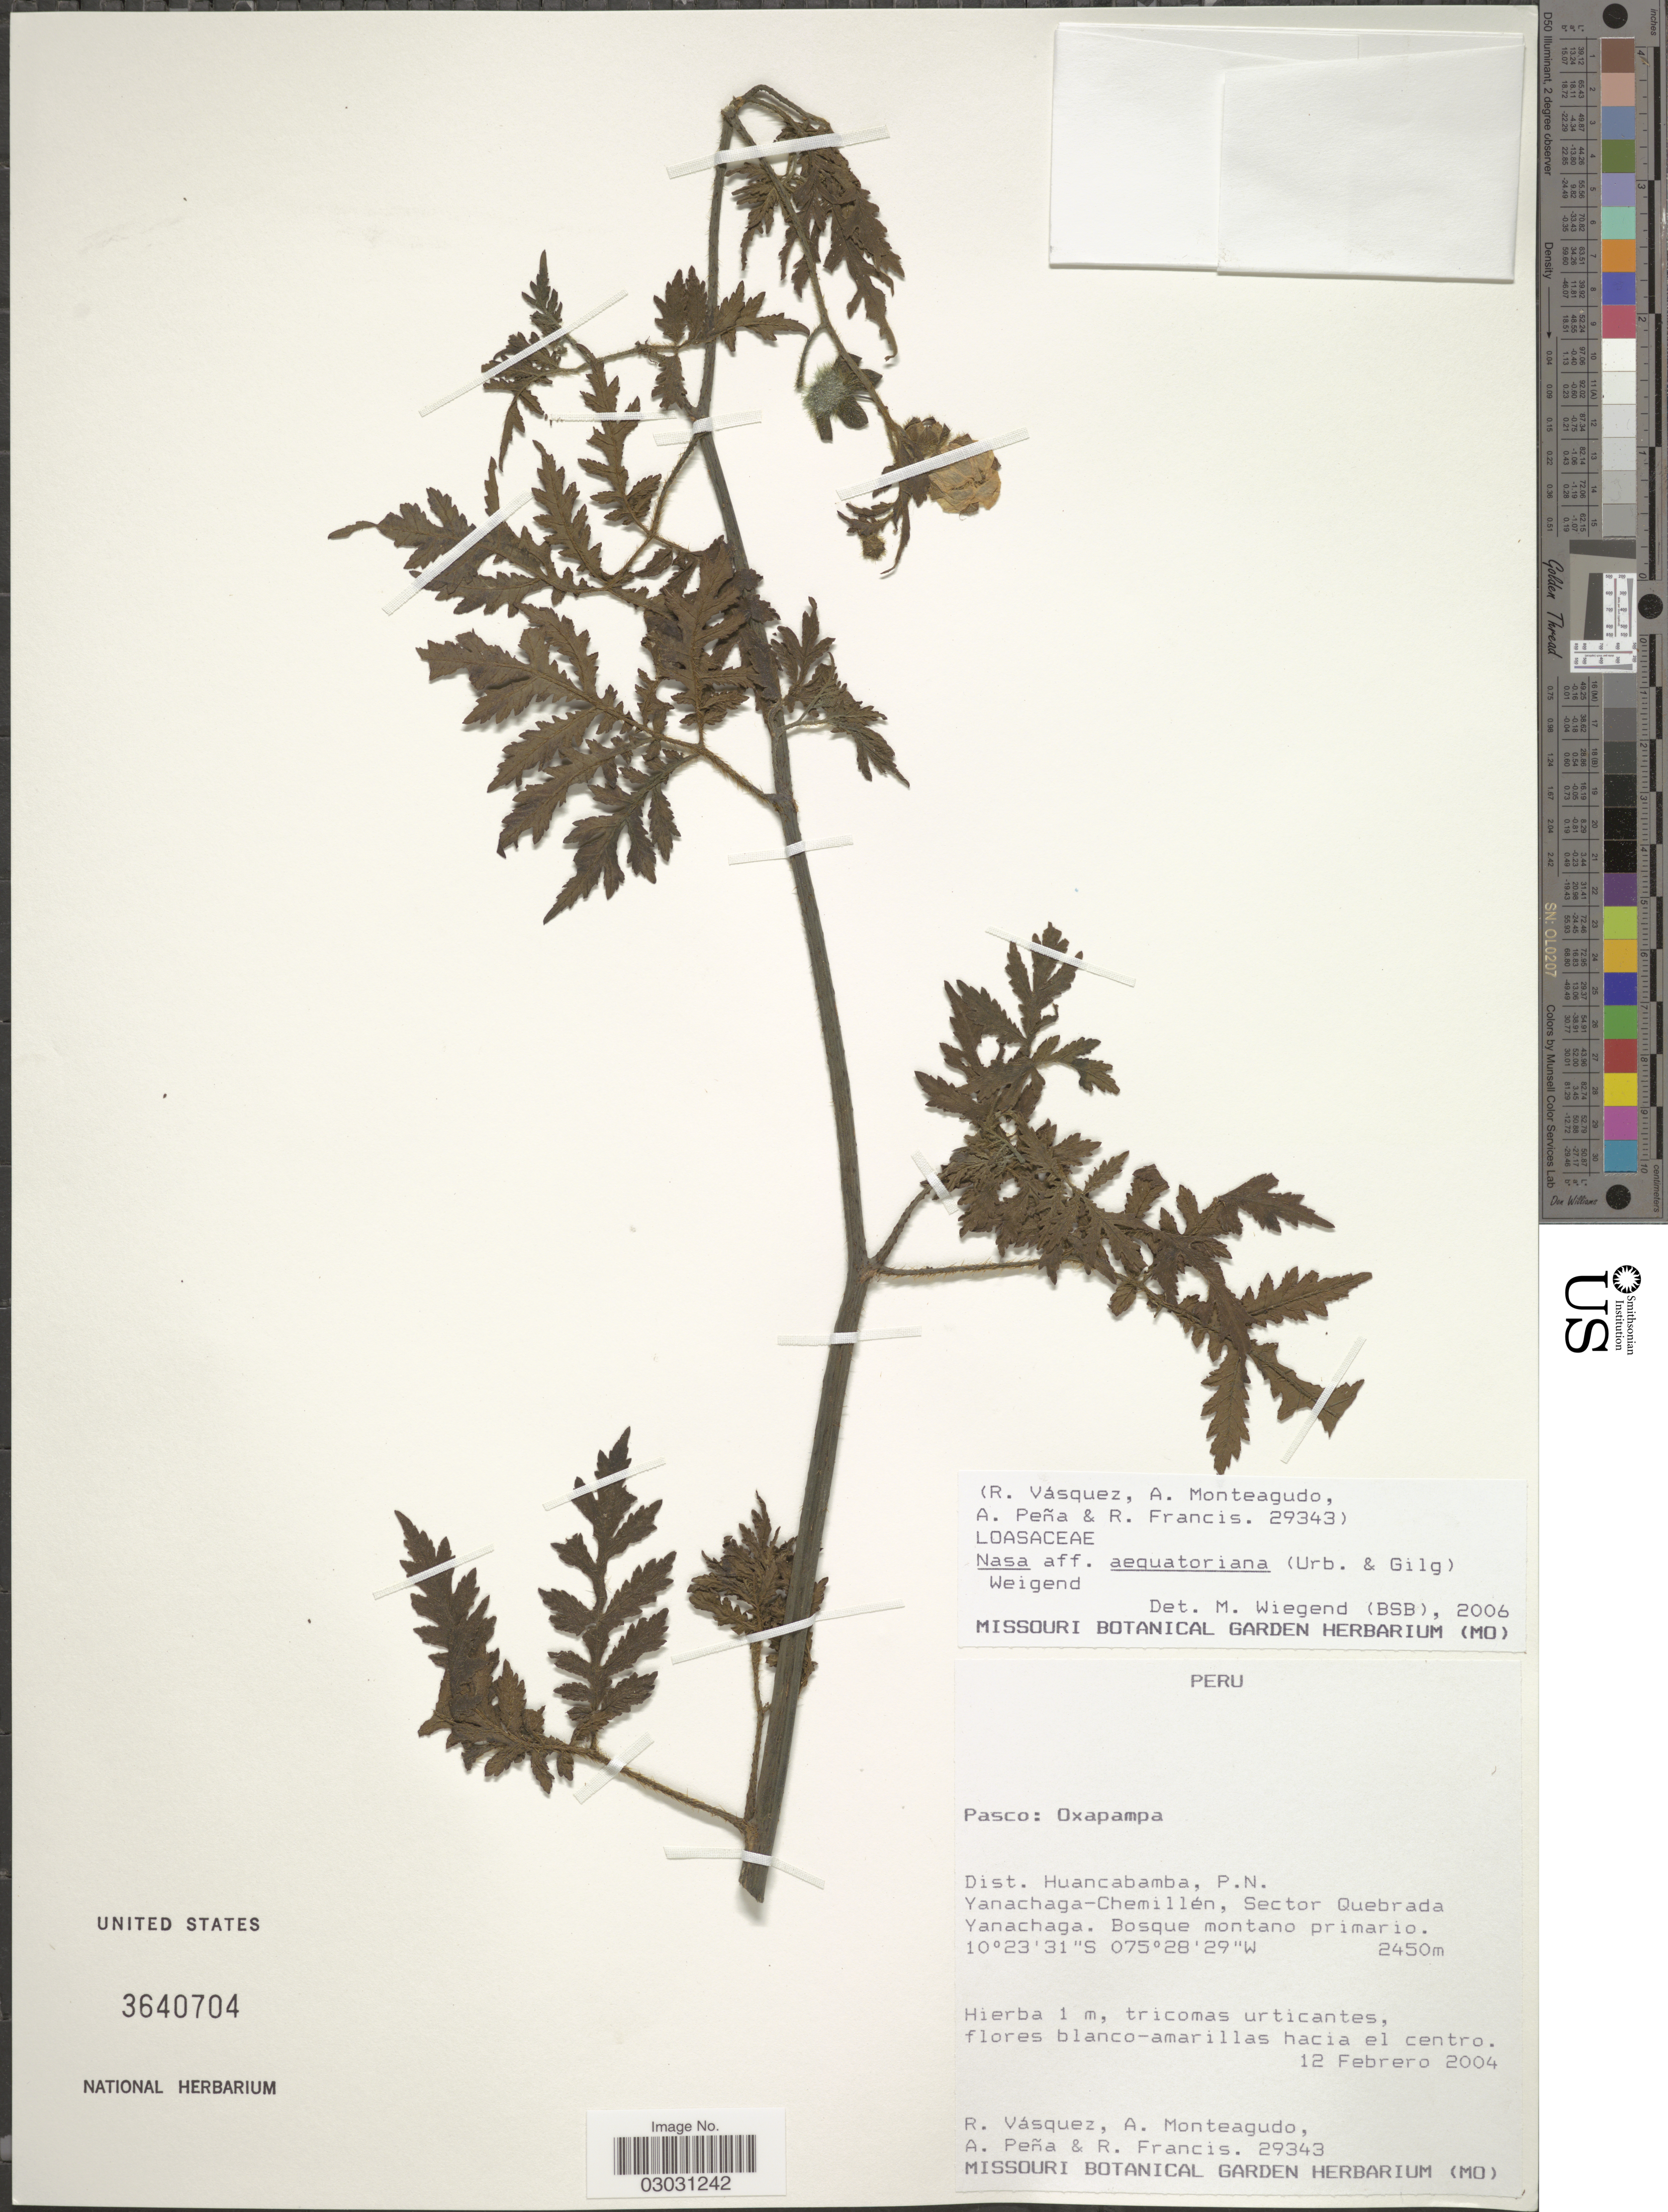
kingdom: Plantae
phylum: Tracheophyta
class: Magnoliopsida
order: Cornales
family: Loasaceae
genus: Nasa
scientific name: Nasa aequatoriana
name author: (Urb. & Gilg) Weigend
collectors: R. Vásquez, A. Monteagudo, A. Peña & R. Francis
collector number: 29343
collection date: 2004-02-12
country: Peru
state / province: Pasco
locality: Oxapampa, Dist. Huancabamba, P.N. Yanachaga-Chemillén, Sector Quebrada Yanachaga.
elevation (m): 2450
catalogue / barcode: US 3640704